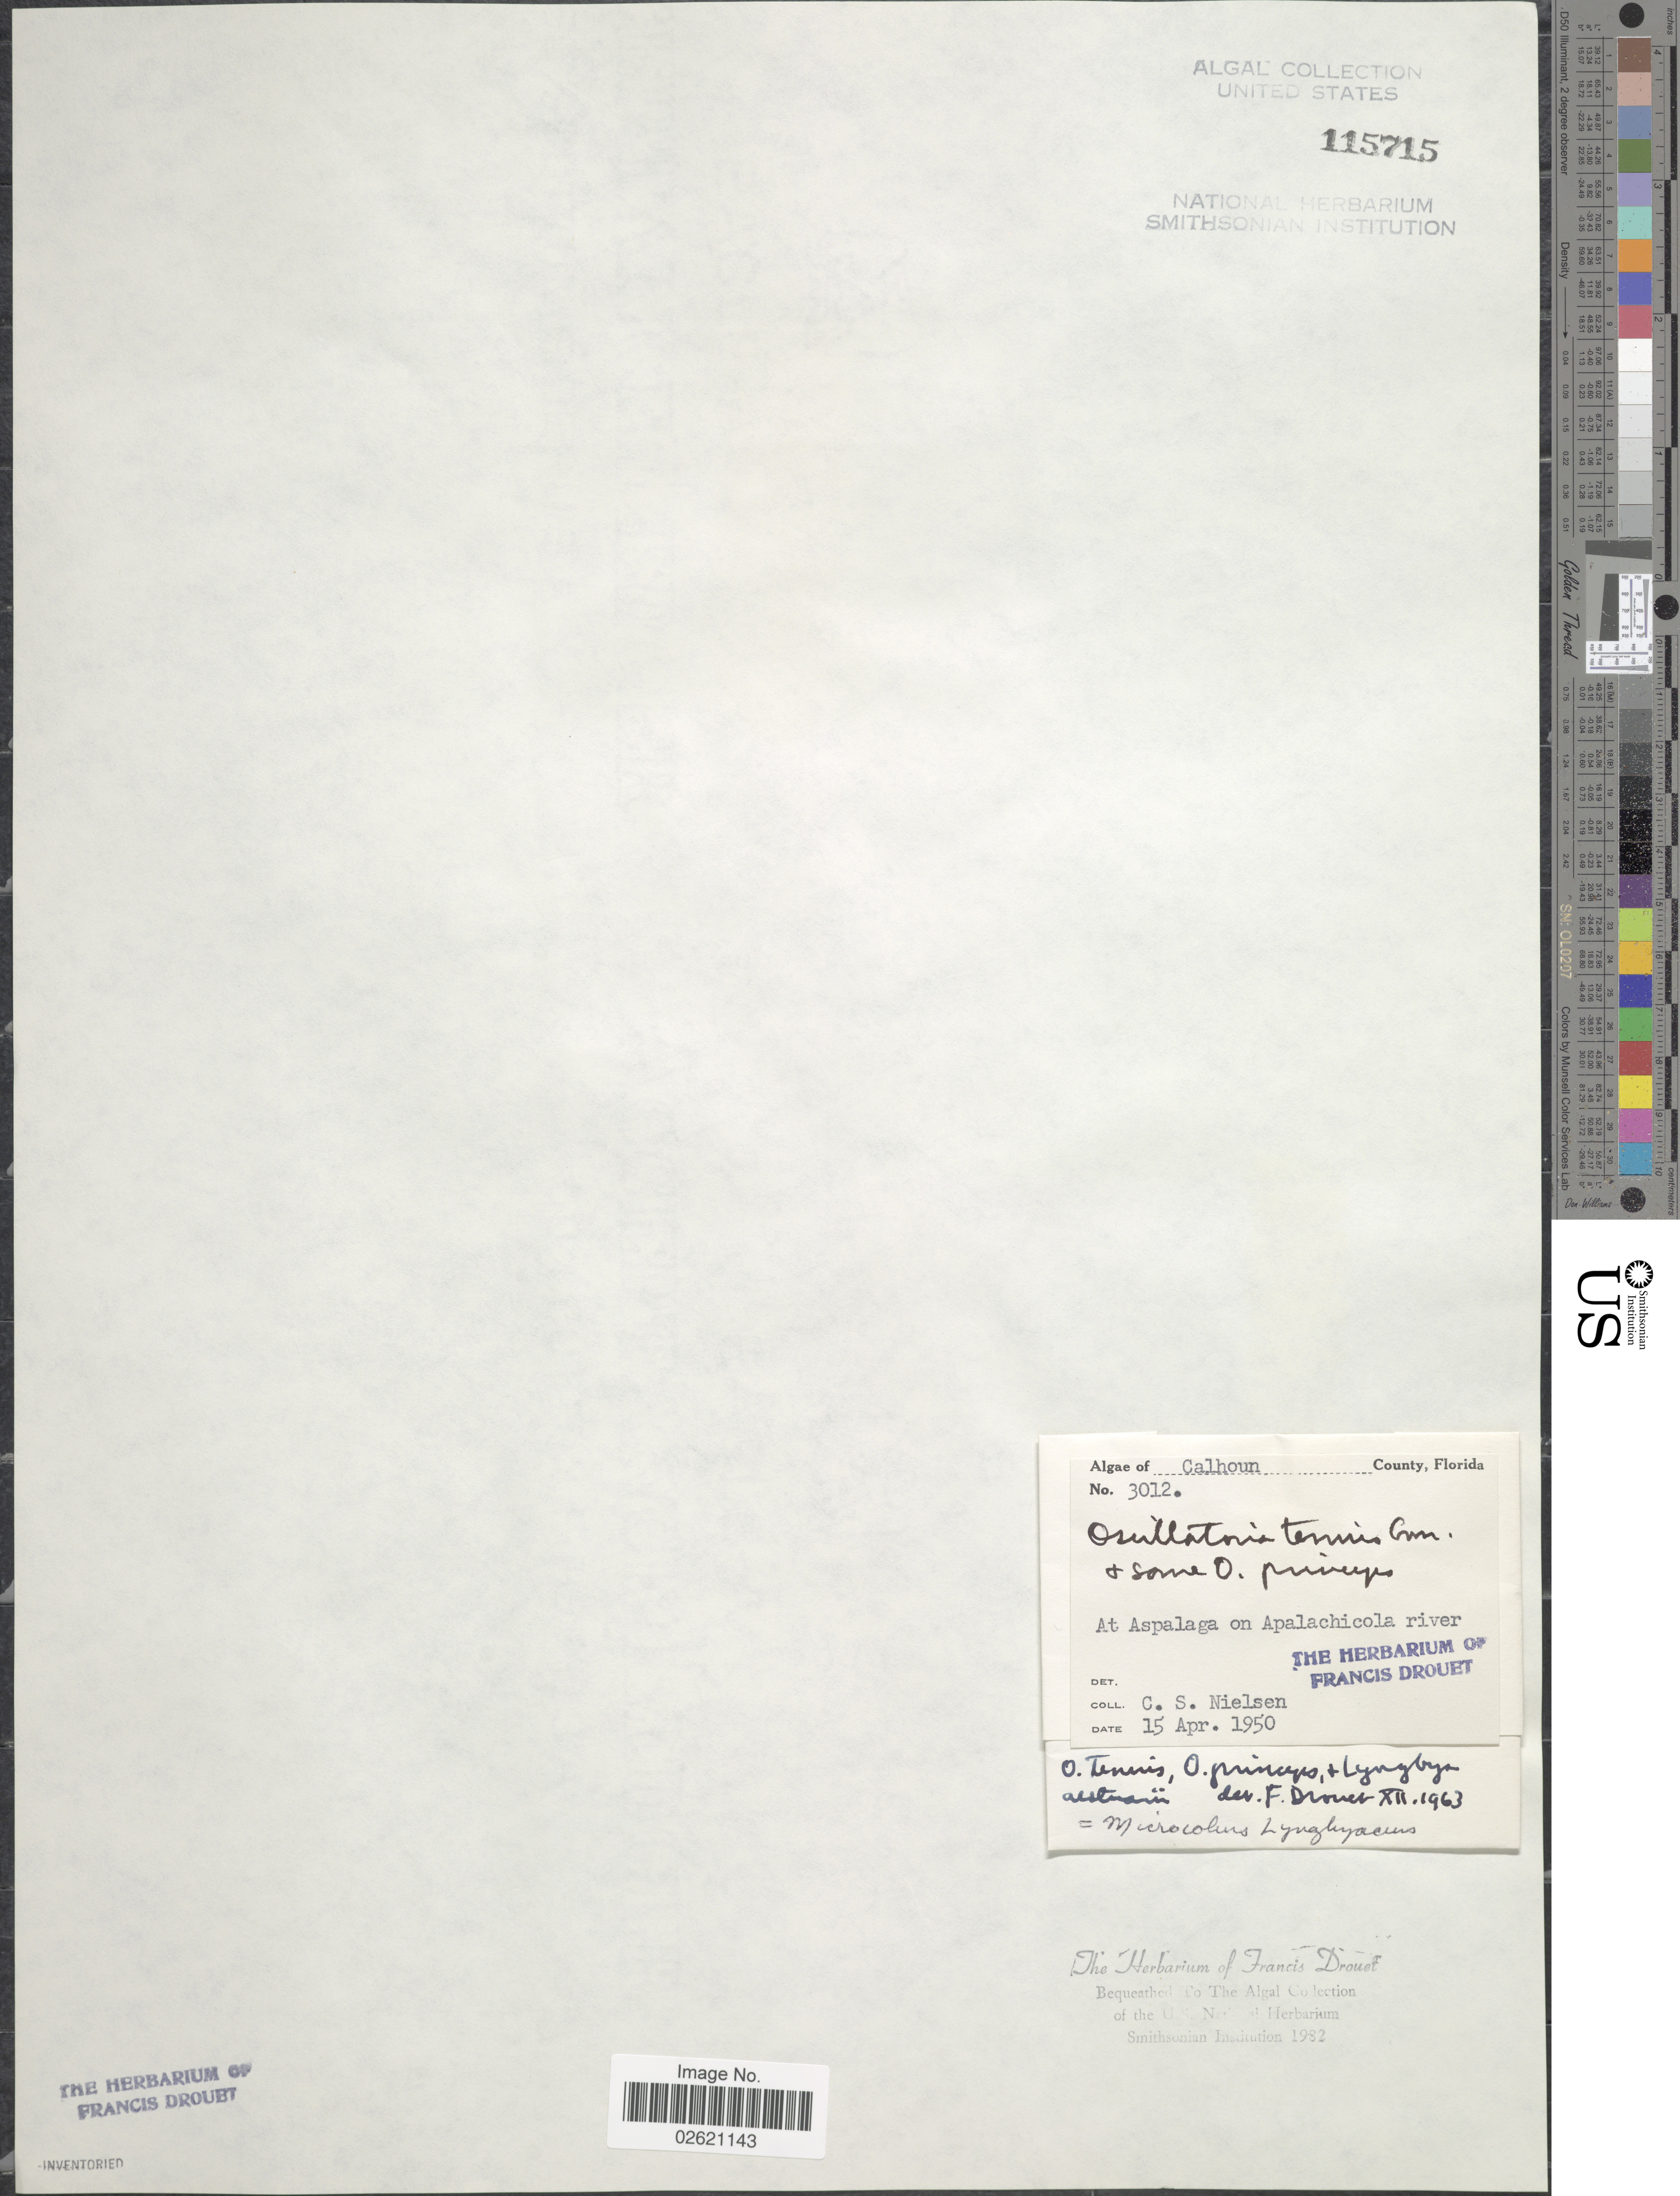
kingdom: Bacteria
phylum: Cyanobacteria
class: Cyanobacteriia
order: Cyanobacteriales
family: Microcoleaceae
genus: Microcoleus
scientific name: Microcoleus lyngbyaceus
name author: Kütz. ex Forti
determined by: Drouet, F. E.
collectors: C. S. Nielsen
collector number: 3012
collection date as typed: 15 Apr 1950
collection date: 1950-04-15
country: United States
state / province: Florida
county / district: Gadsden County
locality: Apalachicola River, Aspalaga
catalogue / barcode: US 115715